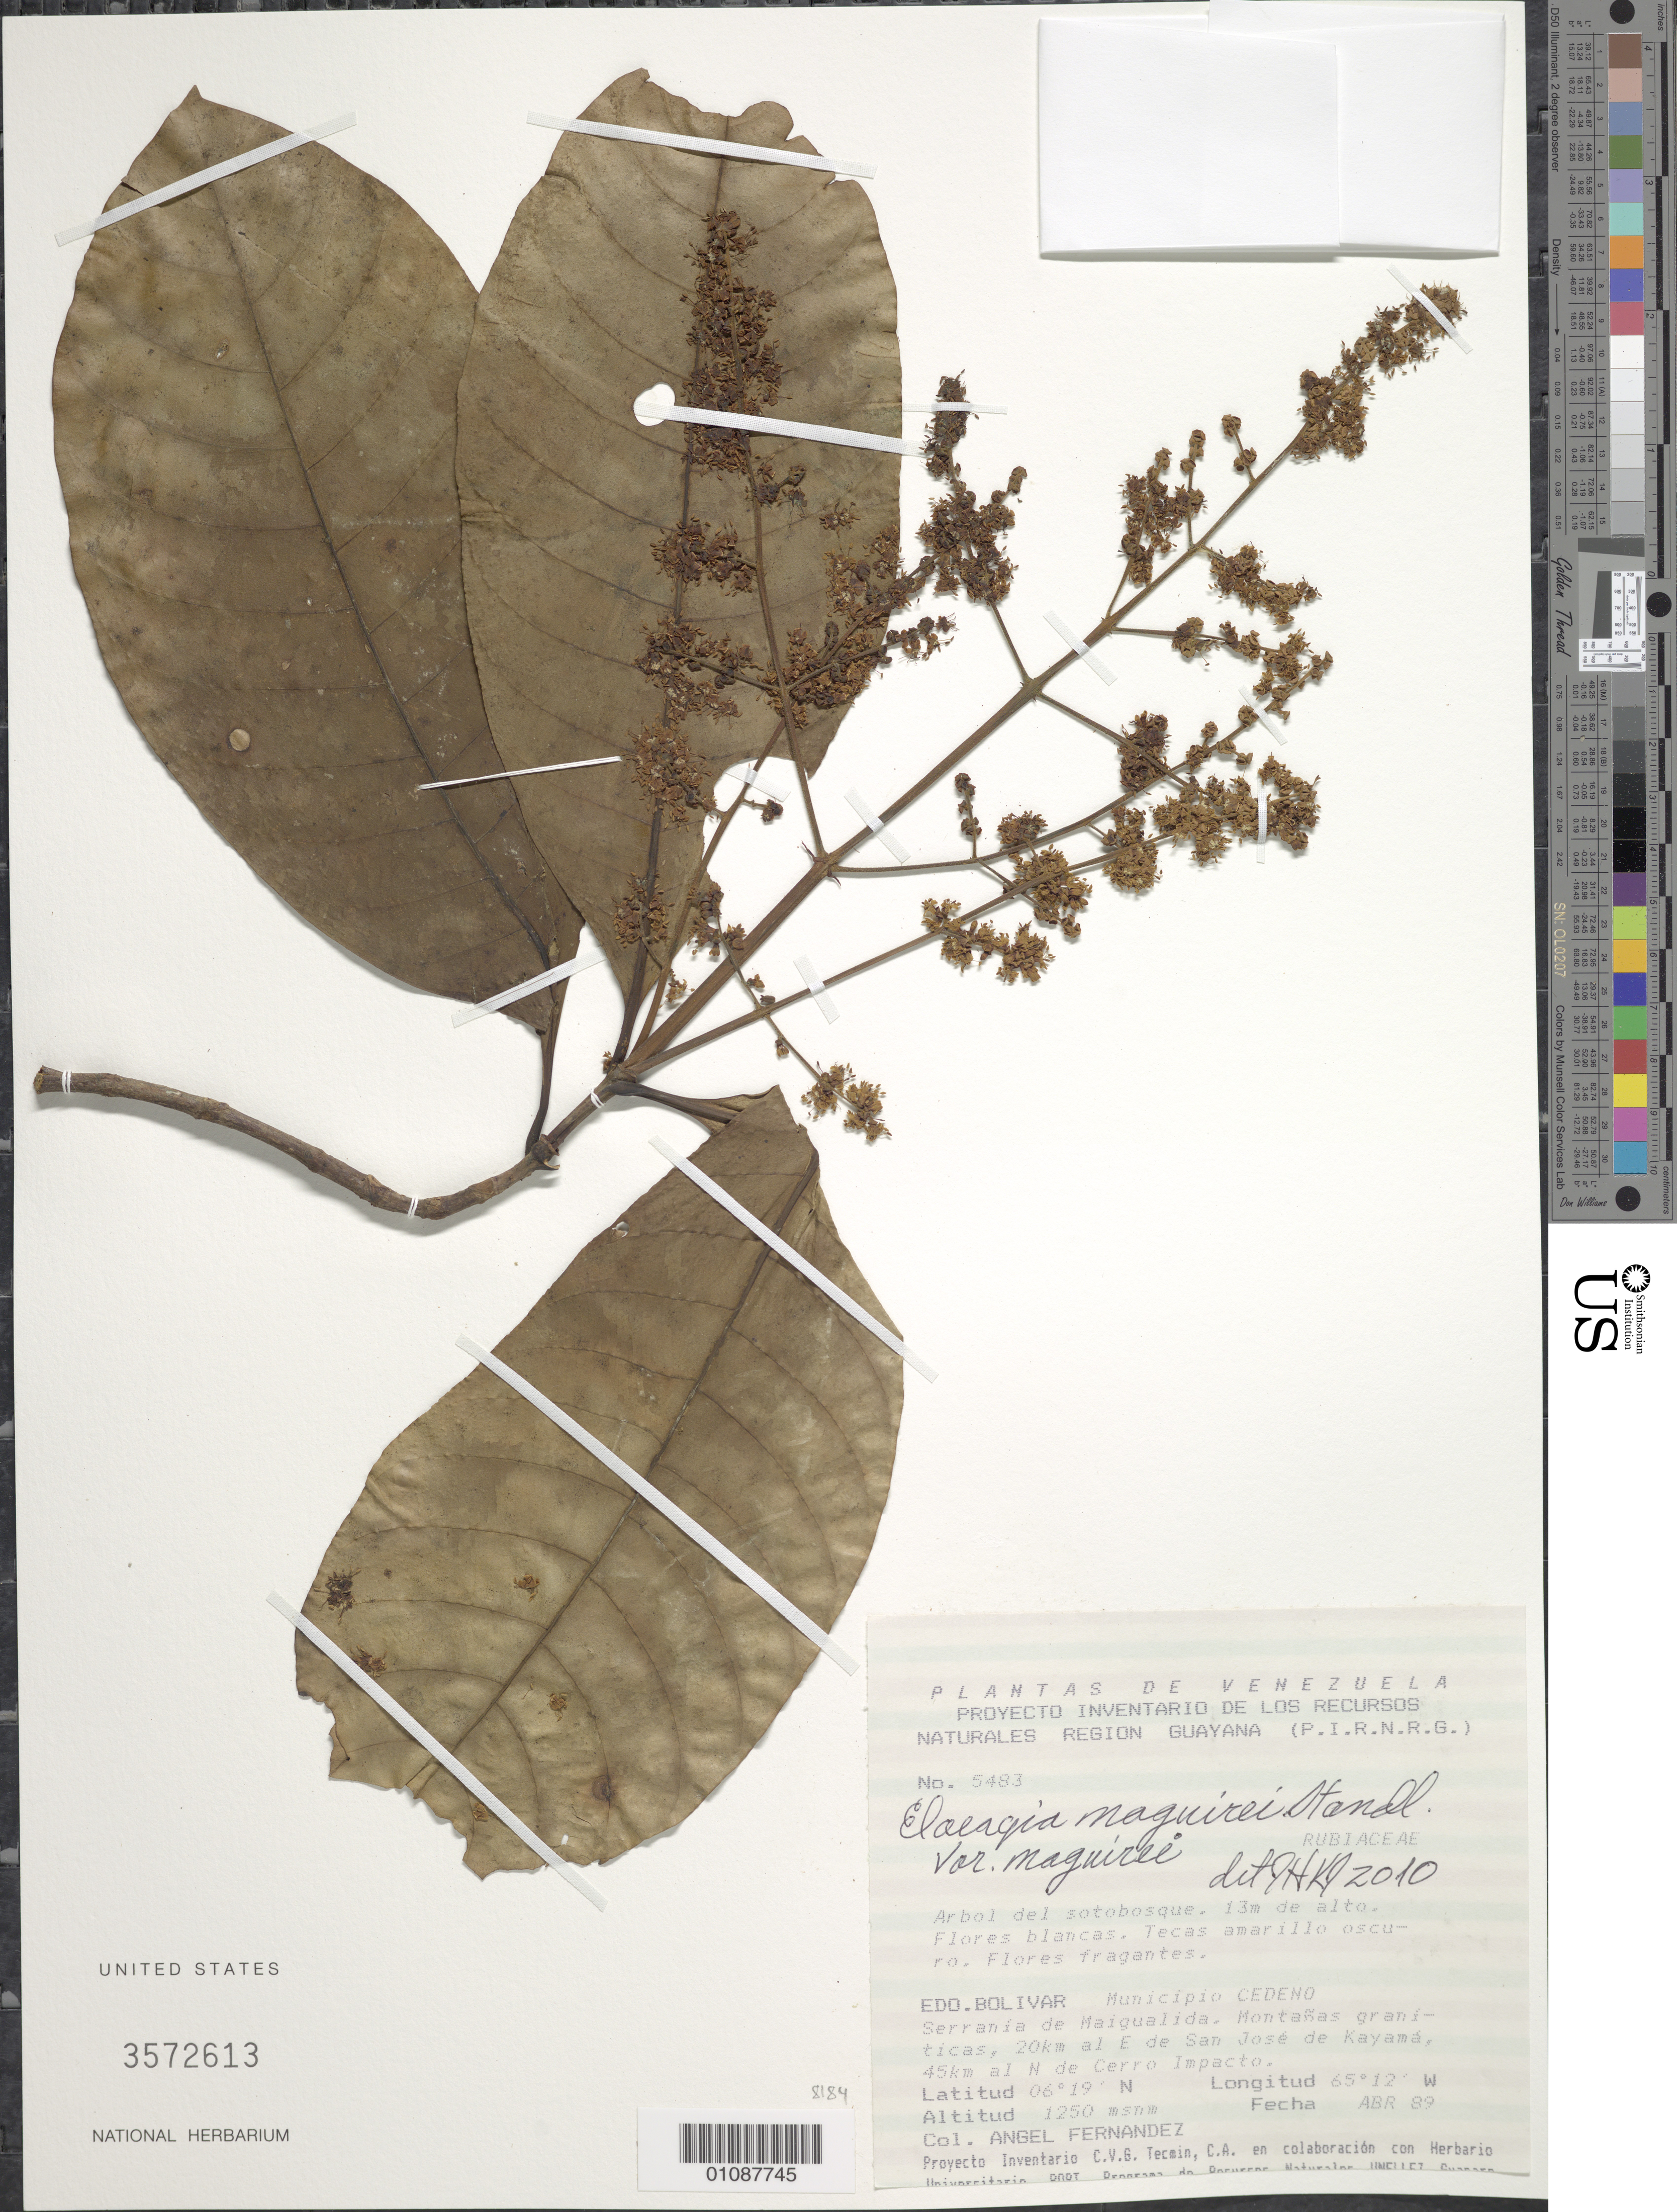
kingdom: Plantae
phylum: Tracheophyta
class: Magnoliopsida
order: Gentianales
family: Rubiaceae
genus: Elaeagia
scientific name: Elaeagia maguirei var. maguirei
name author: Standl.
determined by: Kirkbride, J. H.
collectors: A. Fernández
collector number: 5483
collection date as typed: Apr-89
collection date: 1989-04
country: Venezuela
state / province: Bolívar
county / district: Cedeño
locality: Serrania de Maigualida, 20 km E de San José de Kayamá, 45 km N de Cerro Impacto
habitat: Montanas graniticas. Sotobosque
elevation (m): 1250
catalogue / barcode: US 3572613